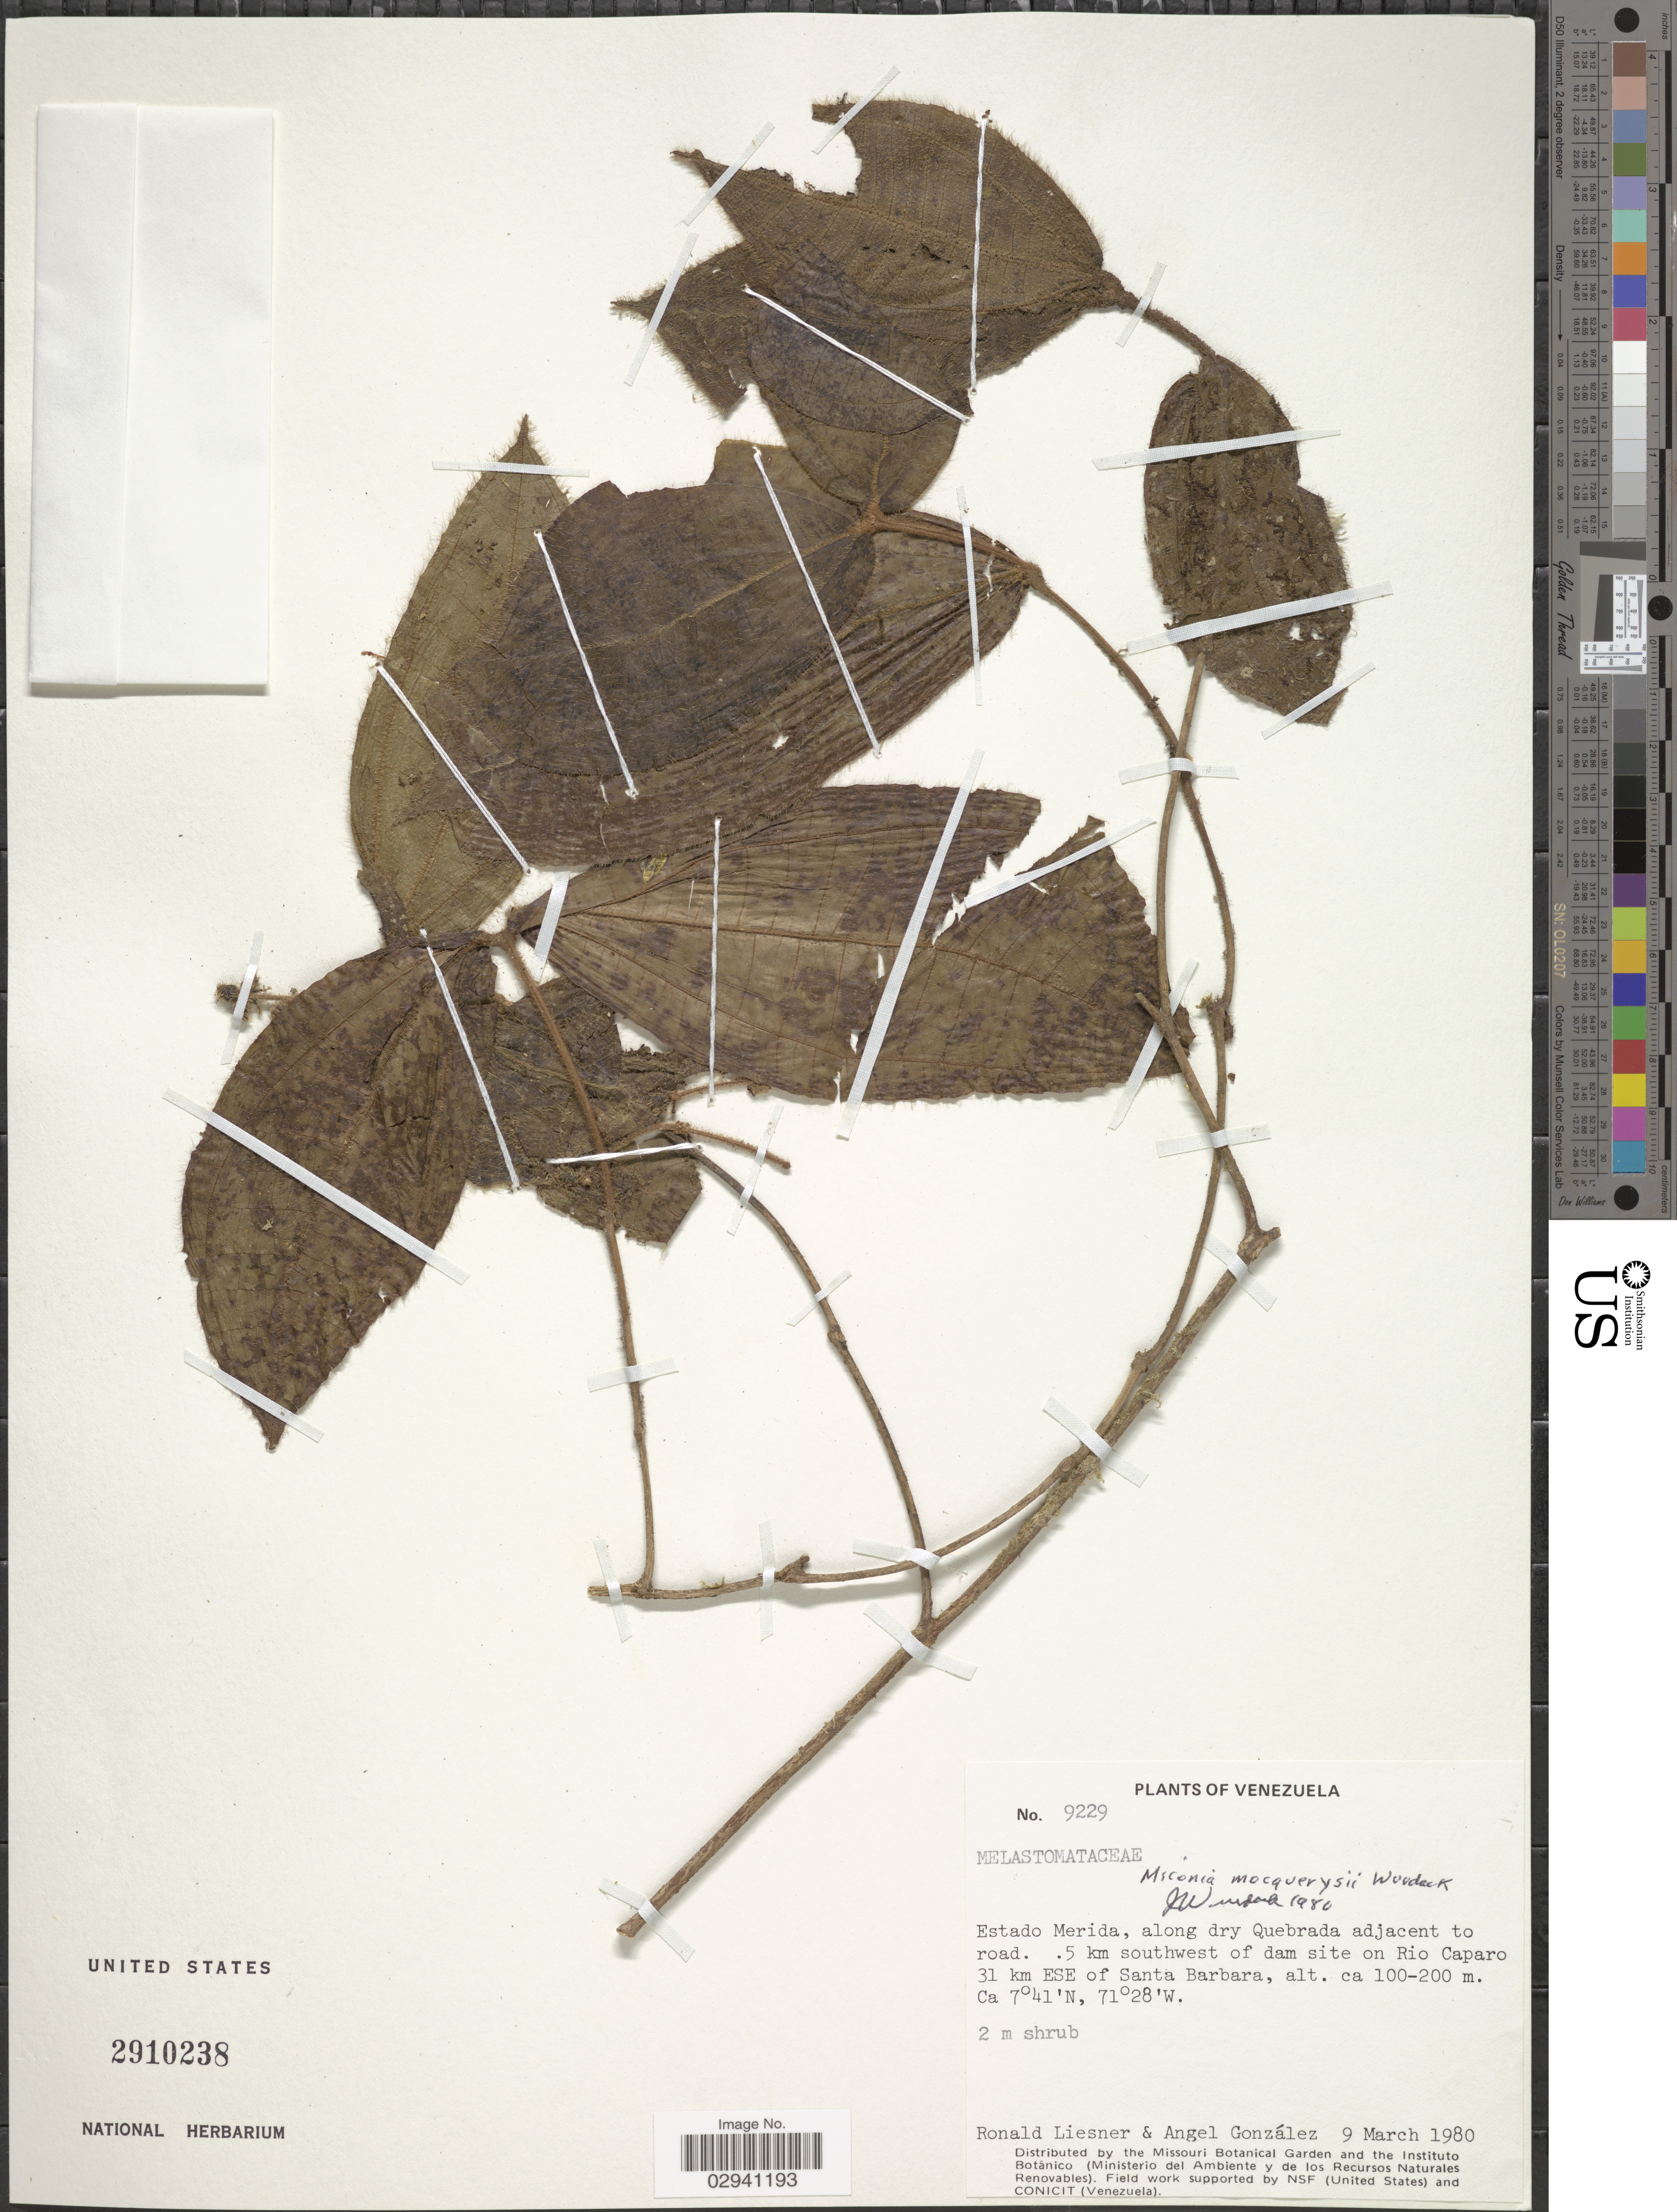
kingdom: Plantae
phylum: Tracheophyta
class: Magnoliopsida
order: Myrtales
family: Melastomataceae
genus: Miconia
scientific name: Miconia mocquerysii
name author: Wurdack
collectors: R. L. Liesner & A. C. González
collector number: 9229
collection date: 1980-03-09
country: Venezuela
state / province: Mérida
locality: Estado Merida, along dry Quebrada adjacent to road. 5 km southwest of dam site on Rio Caparo 31 km ESE of Santa Barbara.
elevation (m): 100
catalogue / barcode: US 2910238